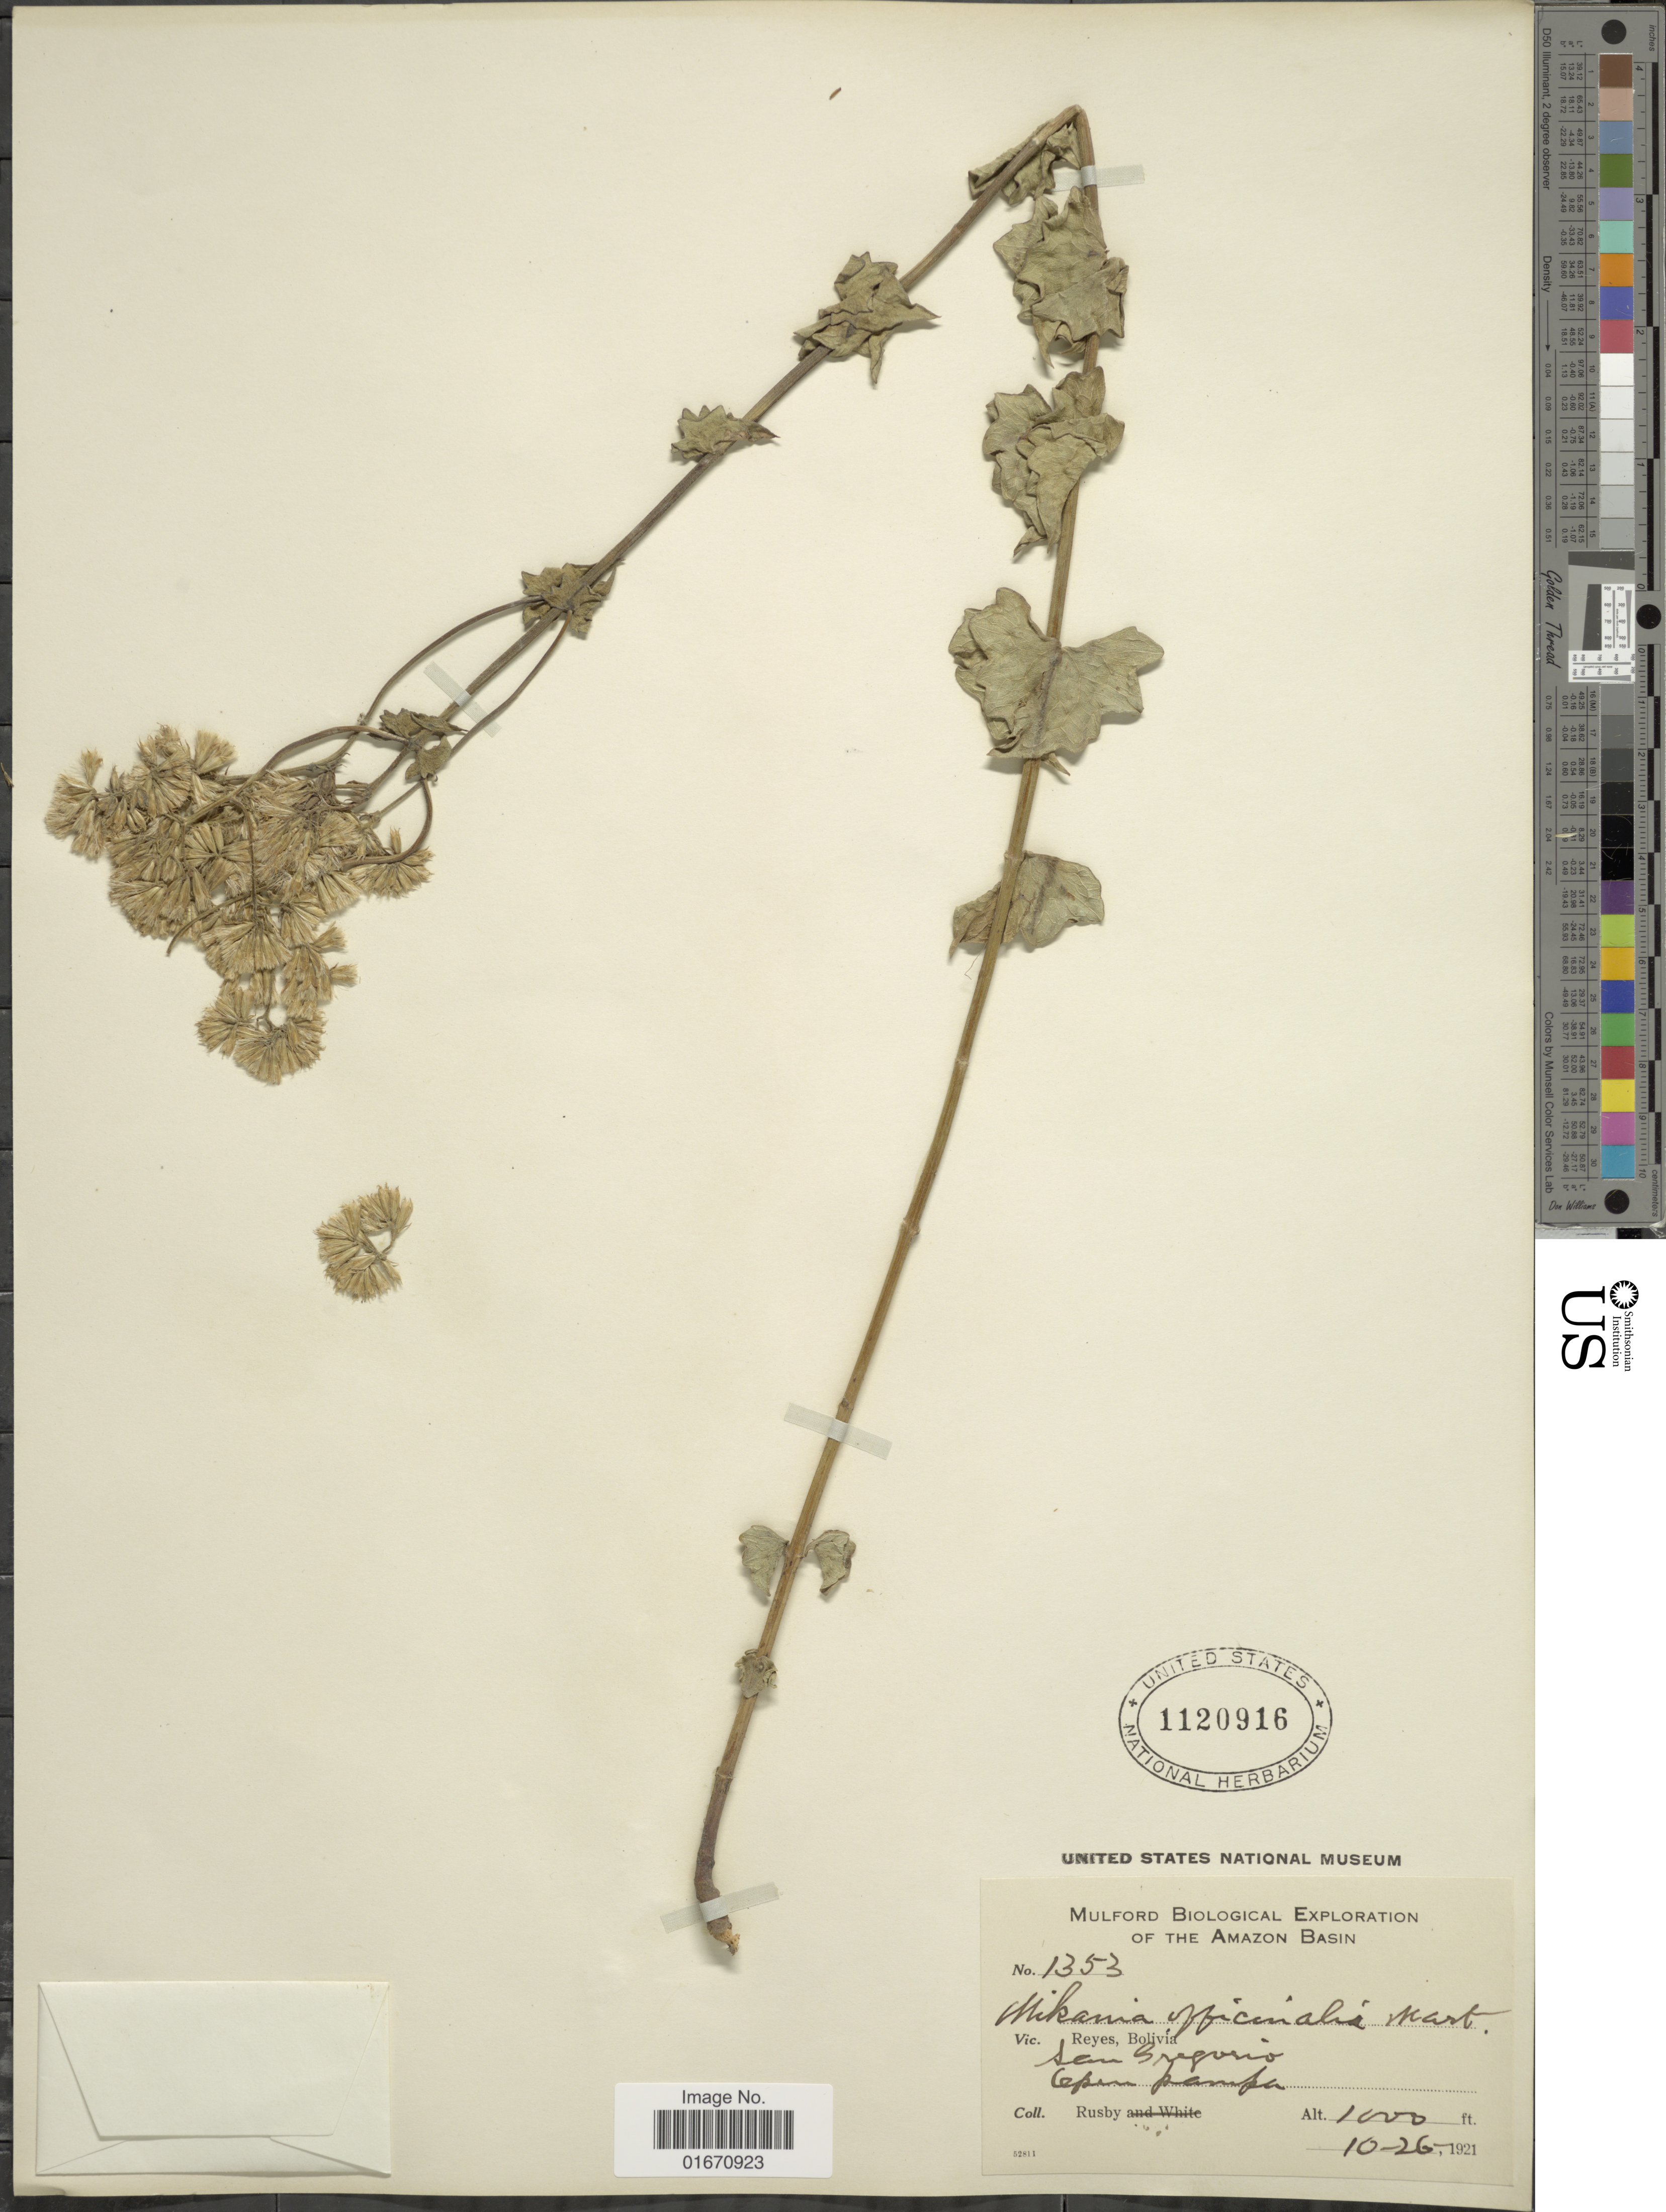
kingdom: Plantae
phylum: Tracheophyta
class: Magnoliopsida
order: Asterales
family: Asteraceae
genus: Mikania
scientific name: Mikania officinalis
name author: Mart.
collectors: H. H. Rusby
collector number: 1353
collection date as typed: Oct. 26, 1921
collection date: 1921-10-26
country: Bolivia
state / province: Beni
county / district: José Ballivián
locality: San Gregorio. Reyes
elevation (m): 305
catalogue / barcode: US 1120916